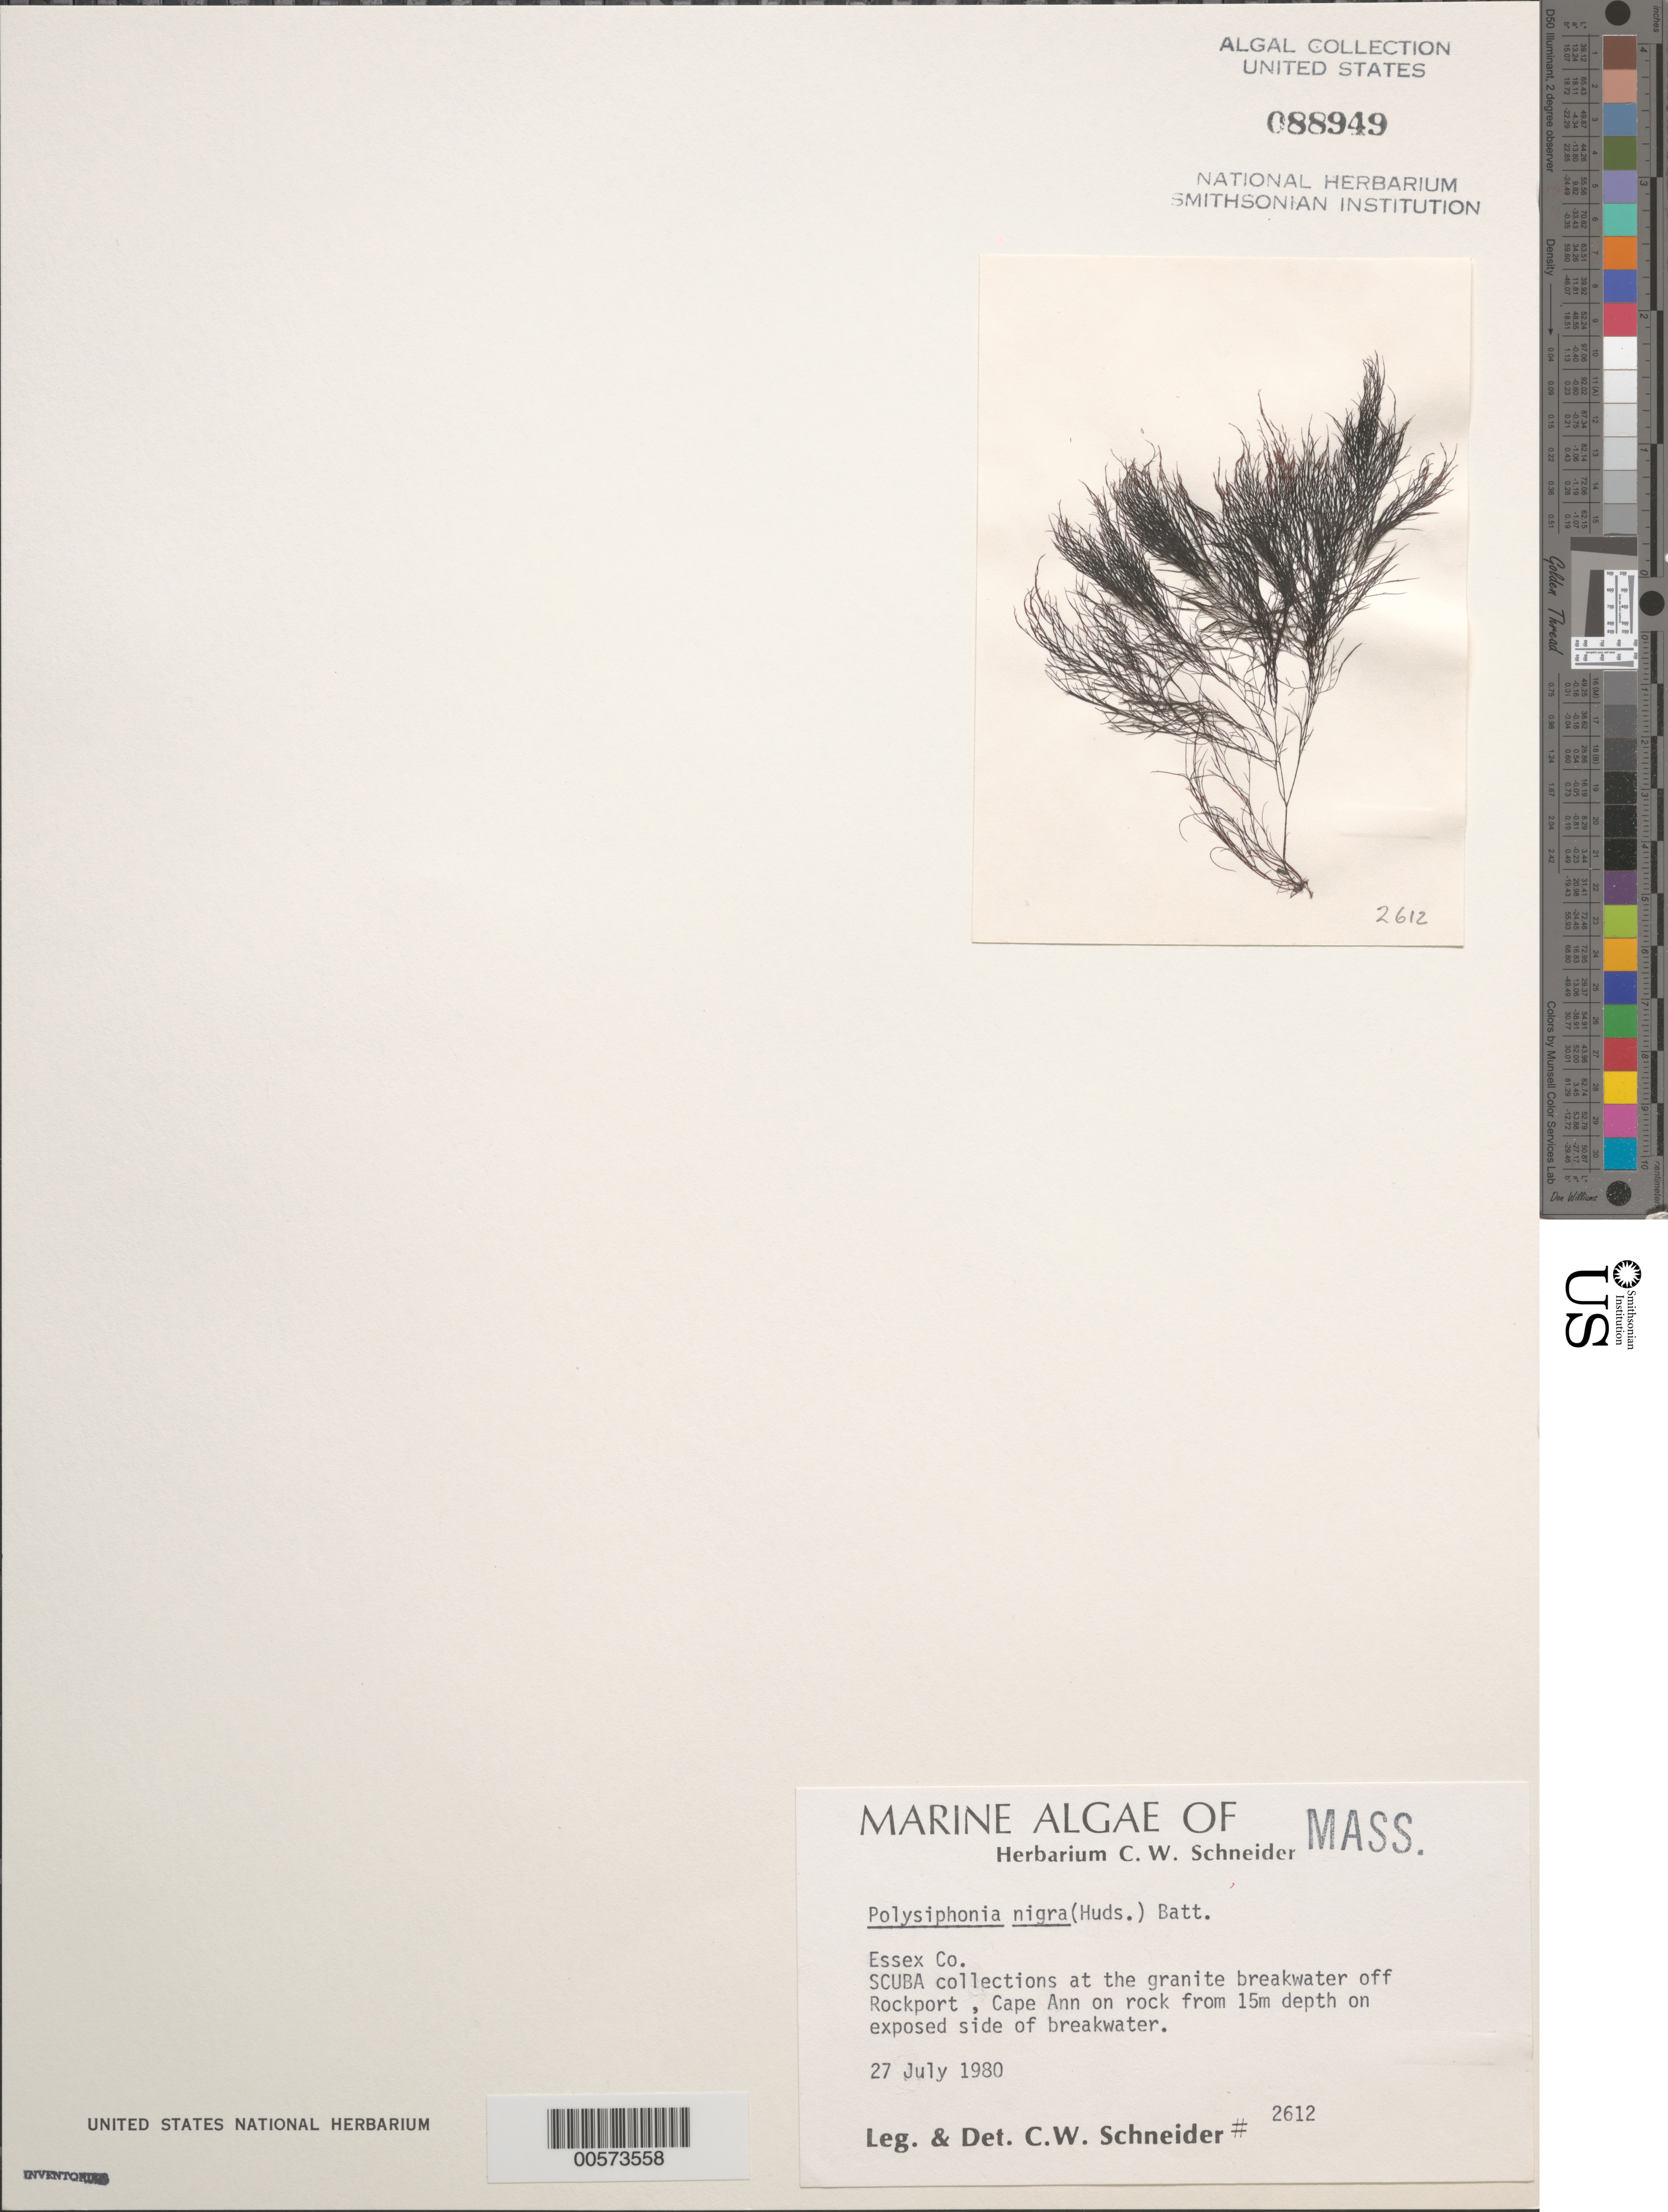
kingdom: Plantae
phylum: Rhodophyta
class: Florideophyceae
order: Ceramiales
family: Rhodomelaceae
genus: Vertebrata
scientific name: Vertebrata nigra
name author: (Hudson) Diaz-Tapia & Maggs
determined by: Algae name updating Project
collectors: C. W. Schneider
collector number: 2612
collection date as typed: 27 Jul 1980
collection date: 1980-07-27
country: United States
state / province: Massachusetts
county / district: Essex County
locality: Cape Ann, off Rockport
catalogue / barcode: US 88949